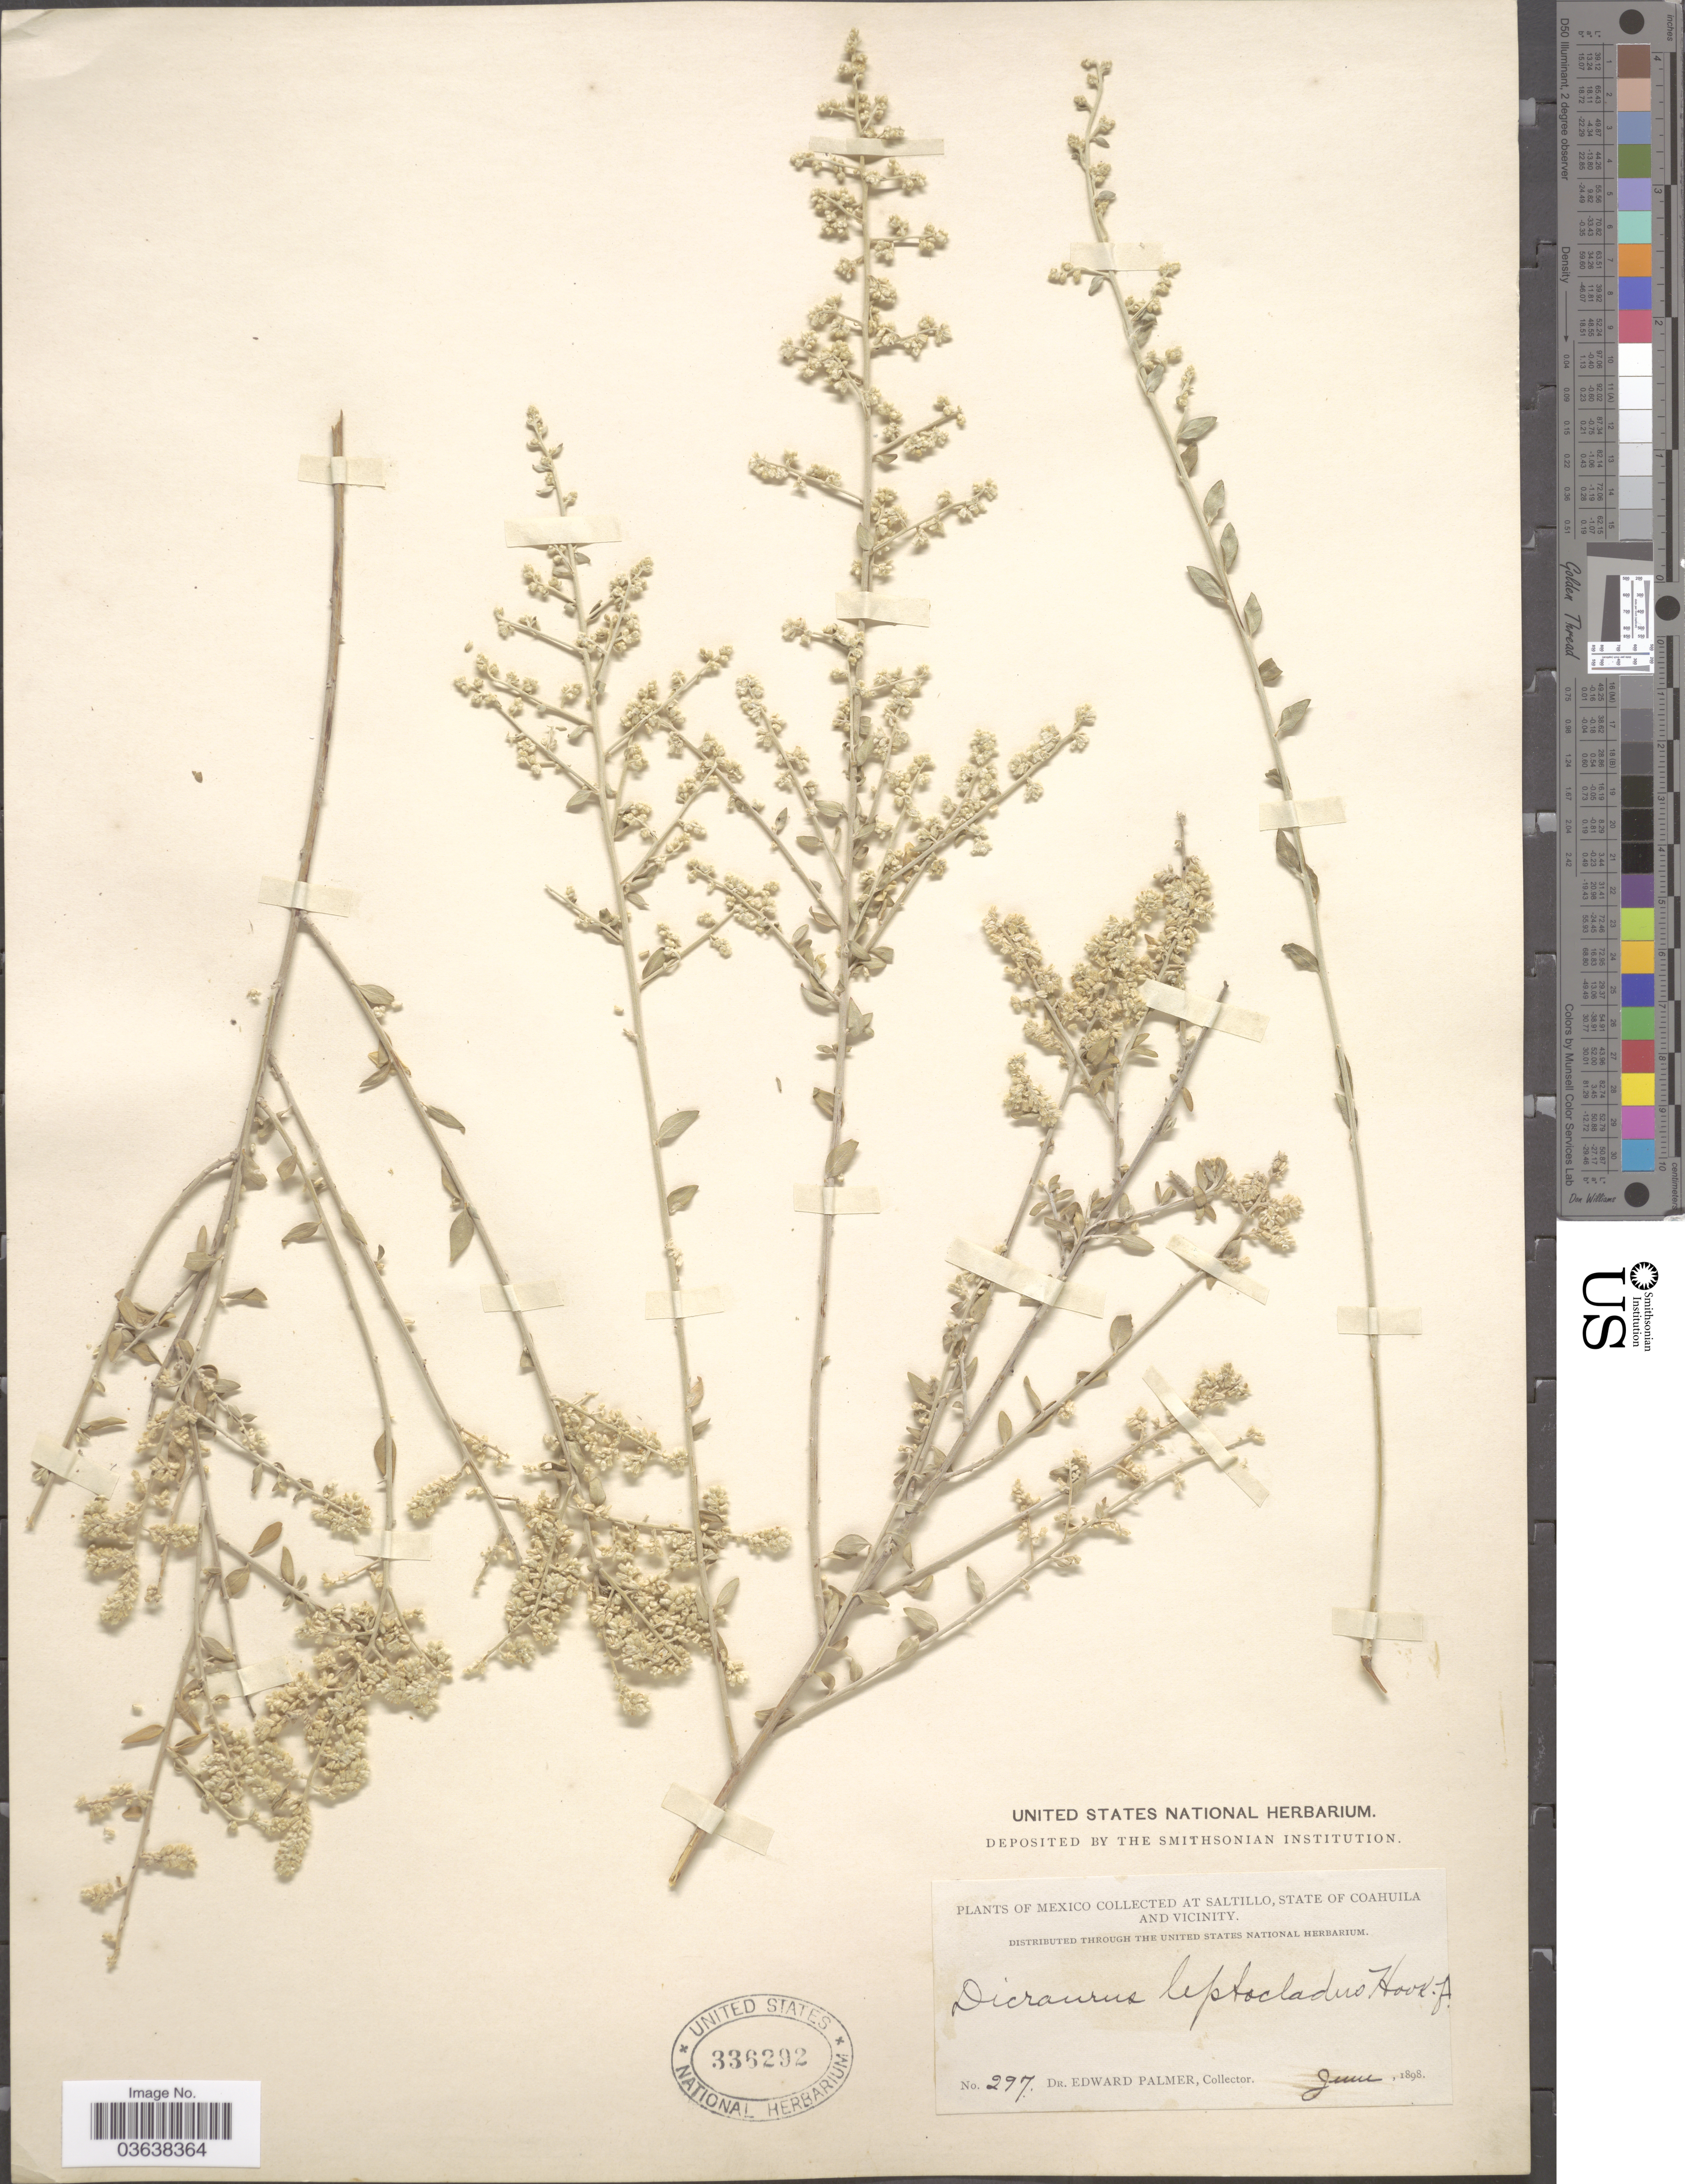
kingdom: Plantae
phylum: Tracheophyta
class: Magnoliopsida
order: Caryophyllales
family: Amaranthaceae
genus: Iresine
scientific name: Iresine leptoclada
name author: (Hook. f.) Henrickson & S.D. Sundb.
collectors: E. Palmer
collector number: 297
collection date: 1898-06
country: Mexico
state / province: Coahuila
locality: Saltillo, State of Coahuila and Vicinity.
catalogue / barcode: US 336292